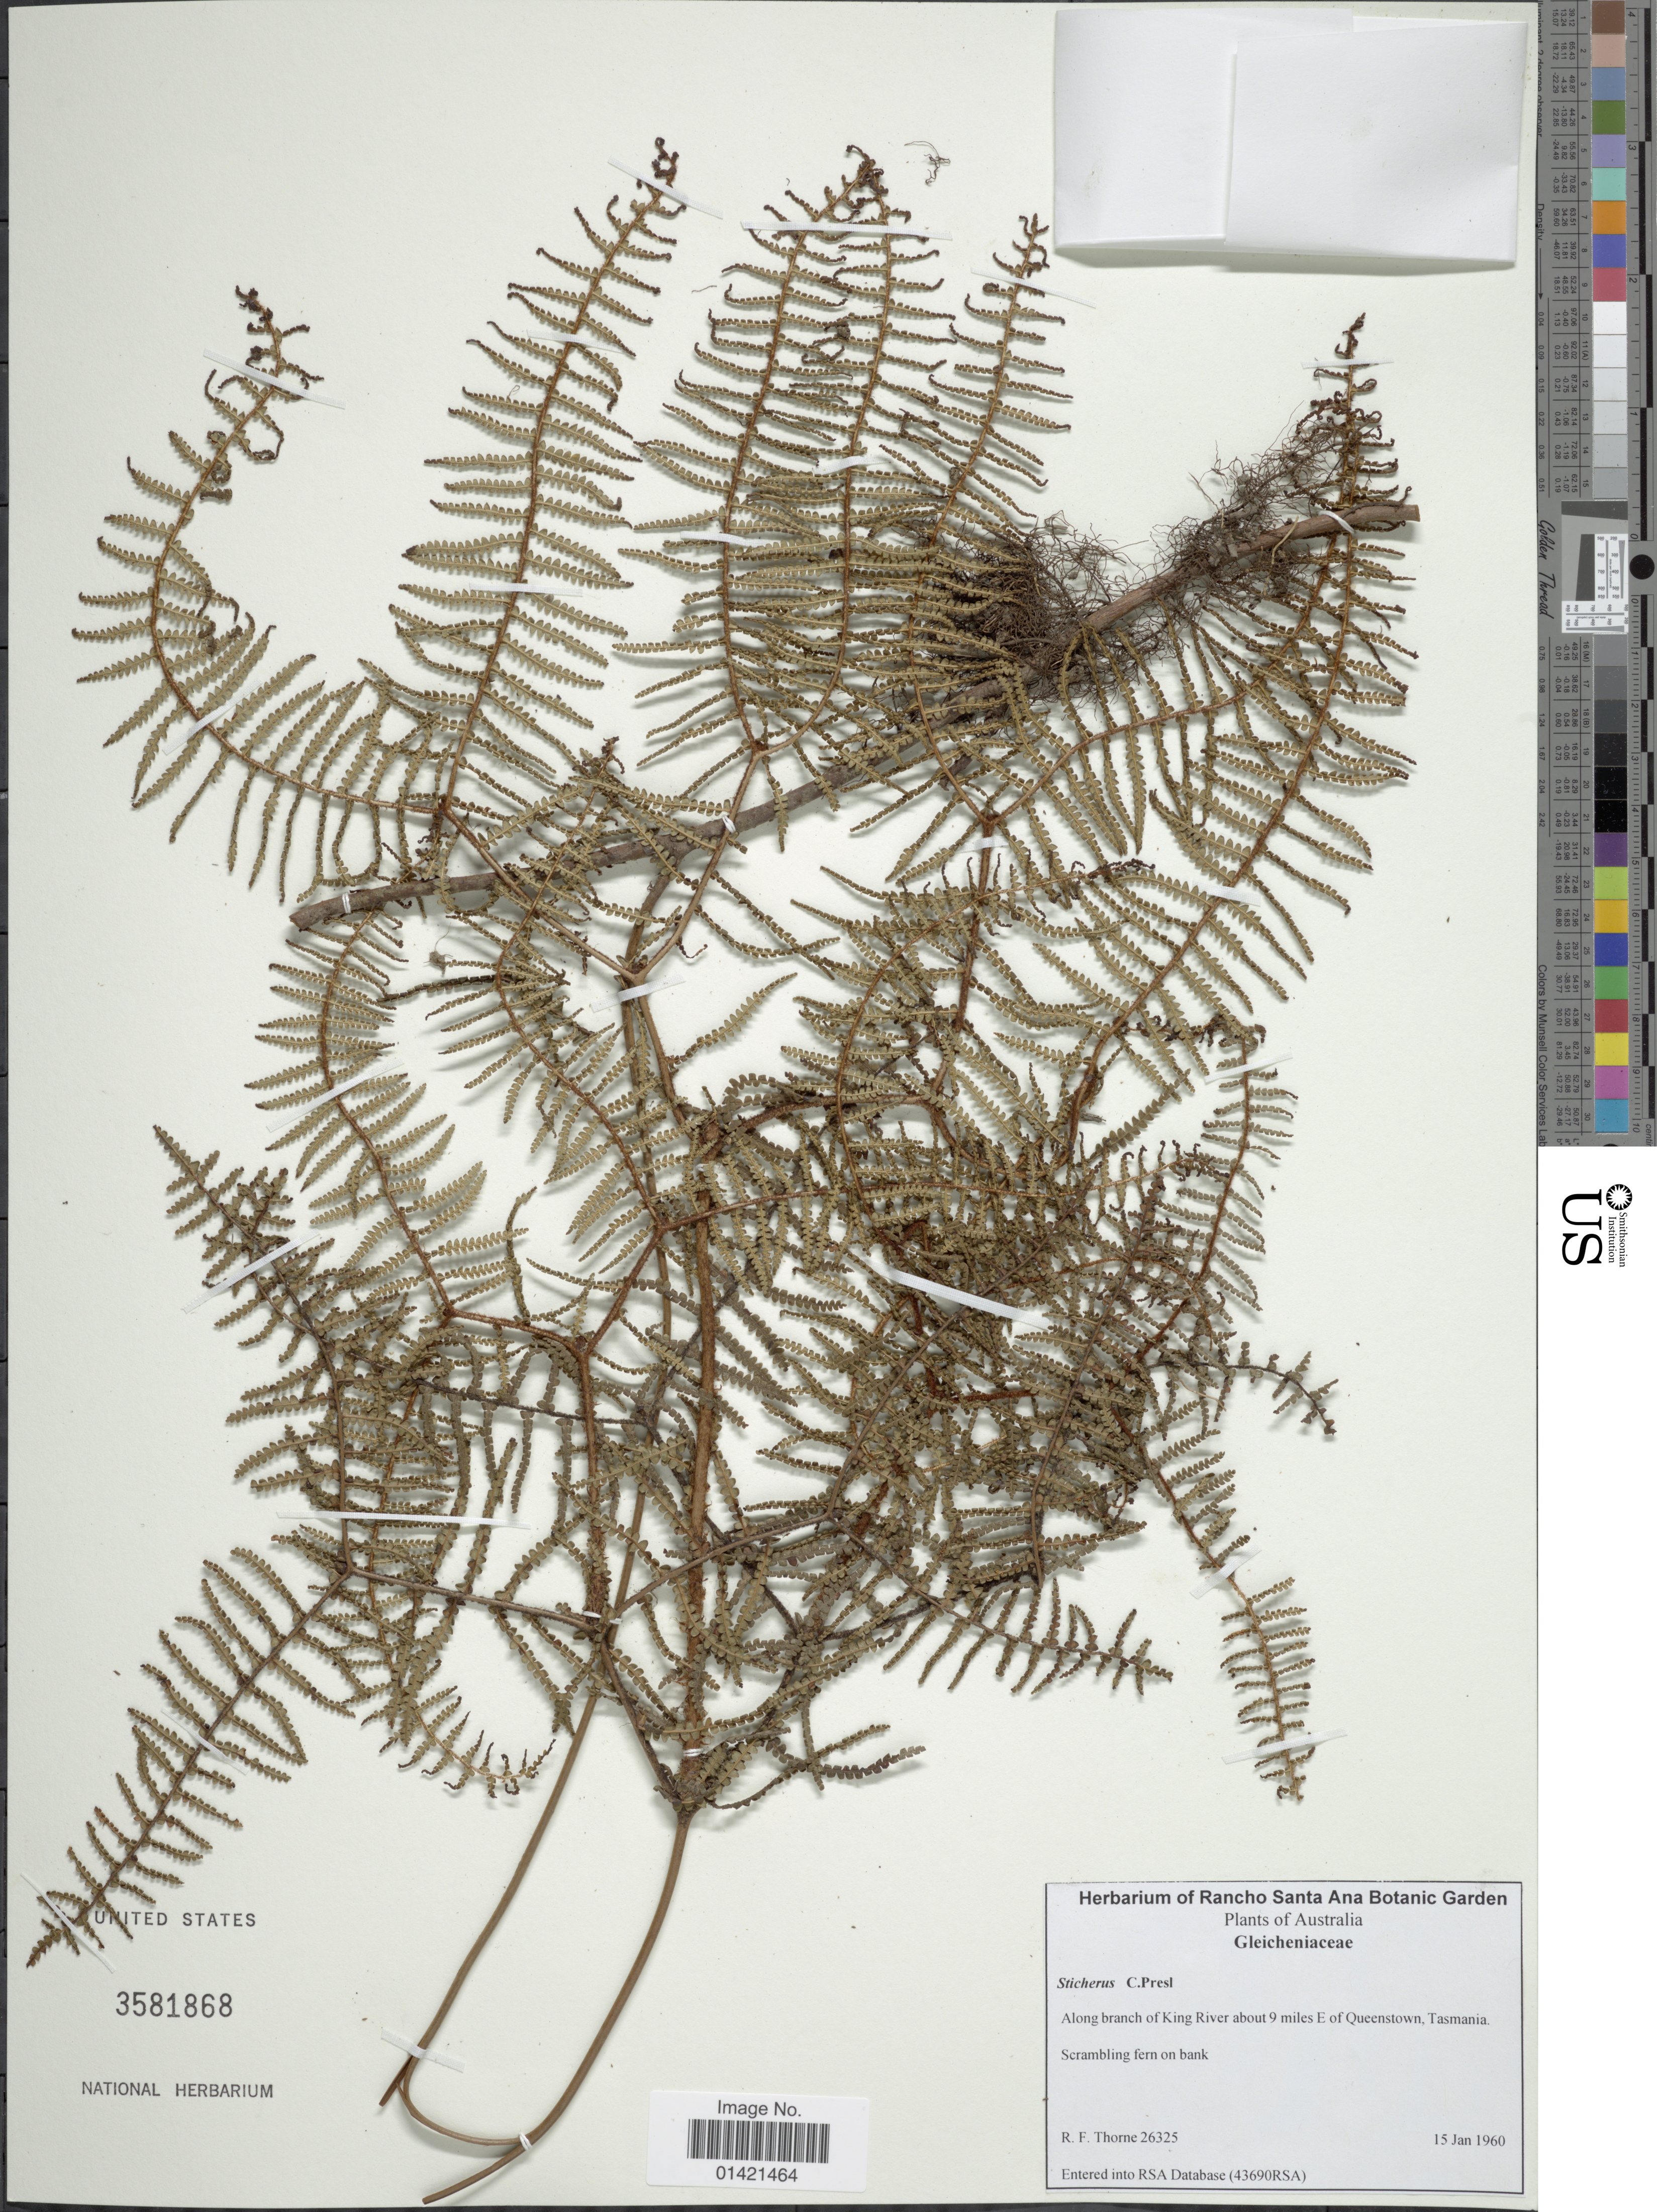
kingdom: Plantae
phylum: Tracheophyta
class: Polypodiopsida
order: Gleicheniales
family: Gleicheniaceae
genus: Gleichenia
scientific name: Gleichenia microphylla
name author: R. Br.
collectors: R. F. Thorne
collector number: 26325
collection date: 1960-01-15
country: Australia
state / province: Tasmania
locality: Along branch of King River about 9 miles E of Queenstown.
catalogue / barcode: US 3581868